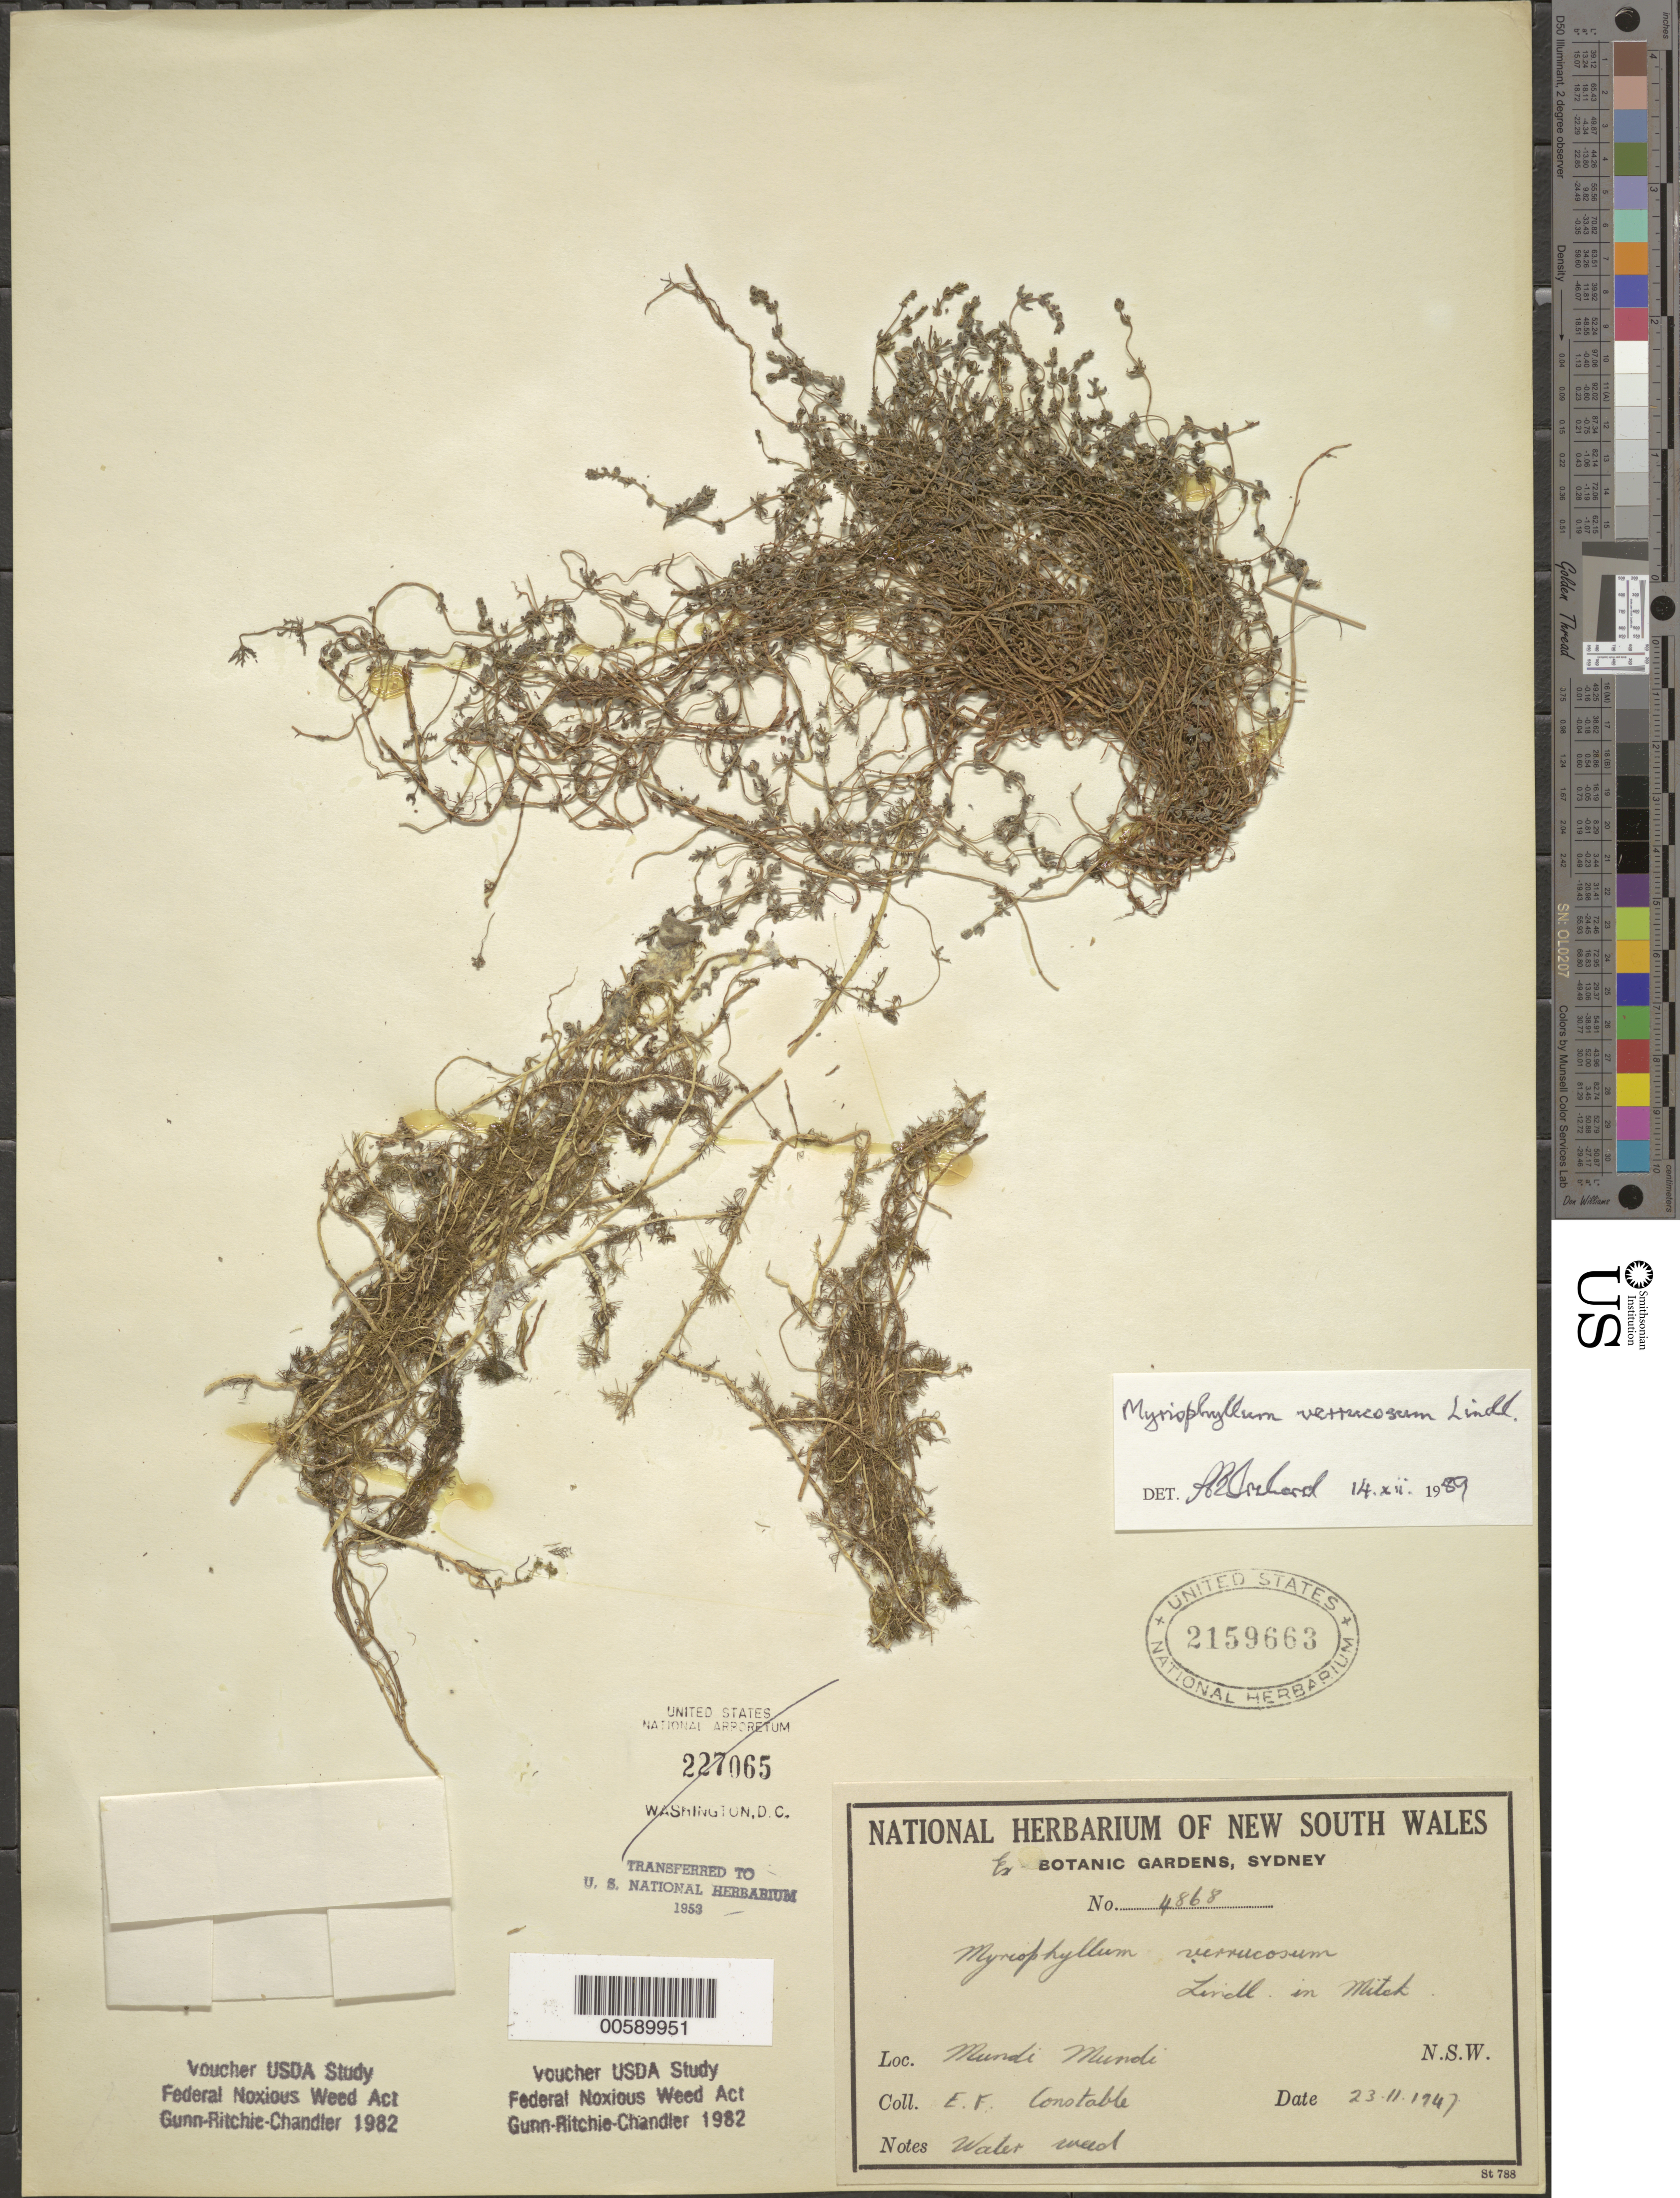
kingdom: Plantae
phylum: Tracheophyta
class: Magnoliopsida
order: Saxifragales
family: Haloragaceae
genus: Myriophyllum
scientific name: Myriophyllum verrucosum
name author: Lindl.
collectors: E. F. Constable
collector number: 4868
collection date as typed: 23 Nov 1947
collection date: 1947-11-23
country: Australia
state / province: New South Wales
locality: Mundi Mundi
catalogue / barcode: US 2159663